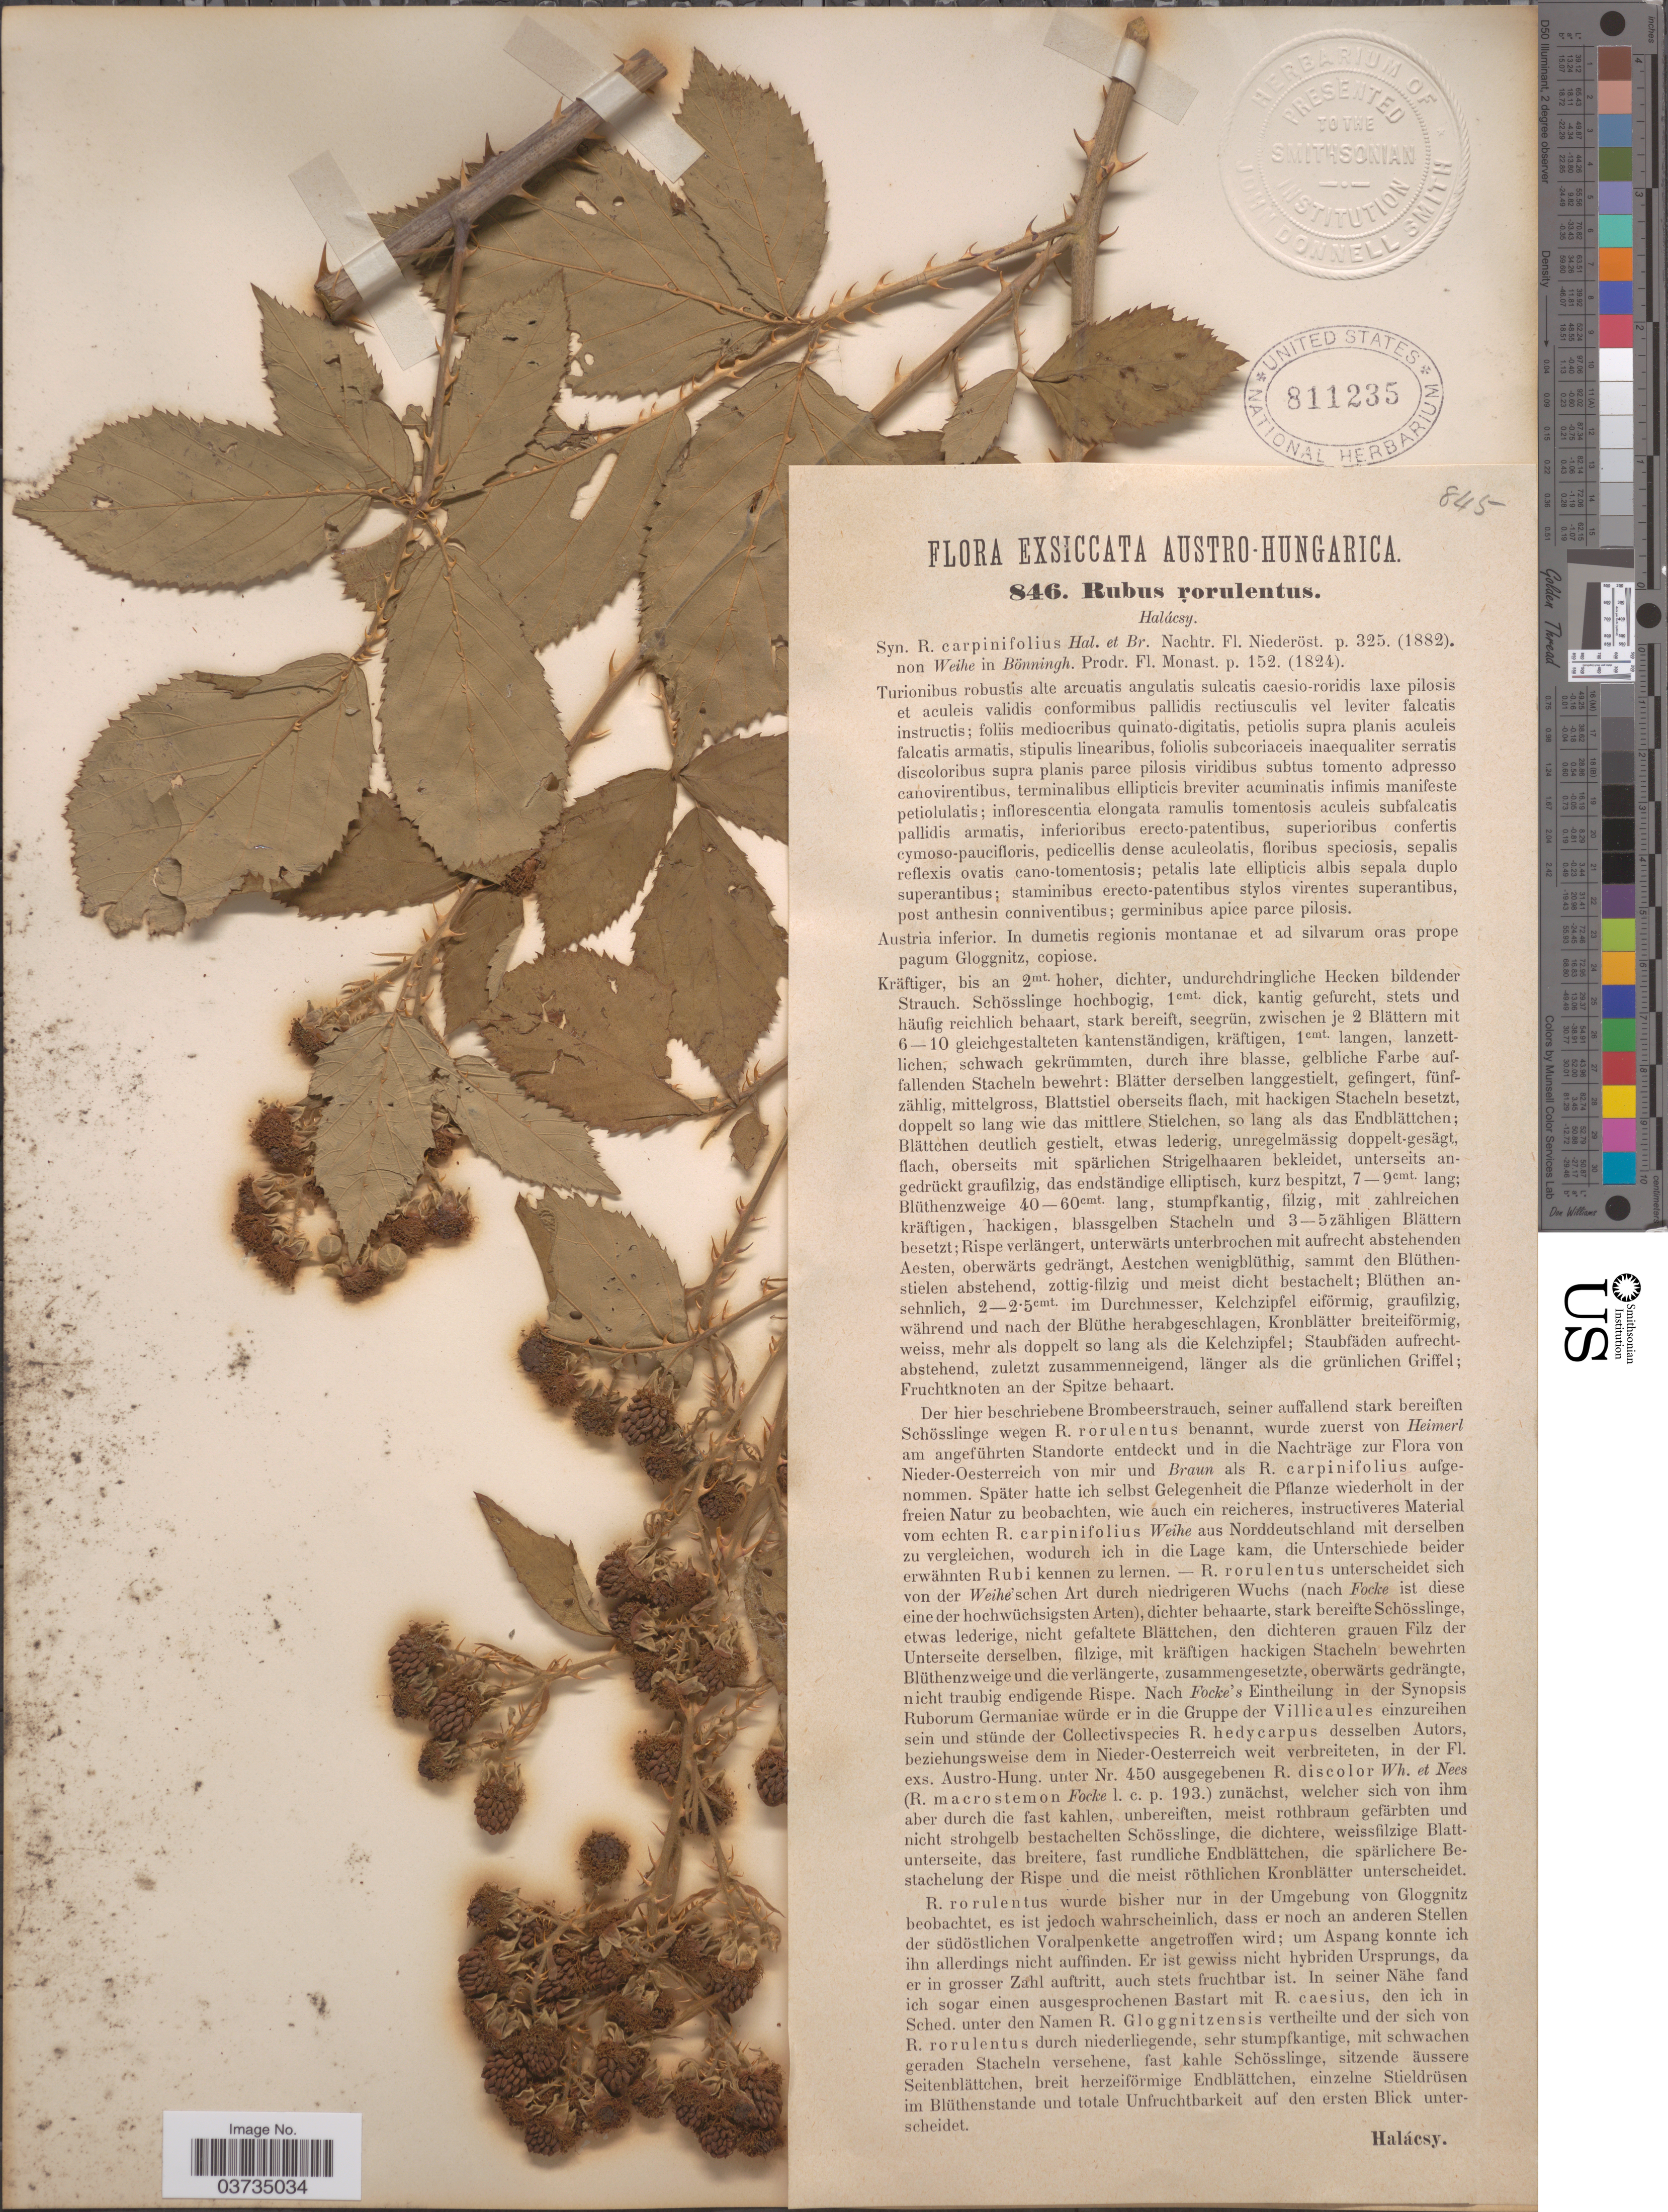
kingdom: Plantae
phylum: Tracheophyta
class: Magnoliopsida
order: Rosales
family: Rosaceae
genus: Rubus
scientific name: Rubus rorulentus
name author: Halacsy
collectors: -- Halacsy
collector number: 846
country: Austria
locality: Austro-Hungarica. Austria inferior. In dumetis regionis montanae et ad silvarum oras prope pagum Gloggnitz, copiose.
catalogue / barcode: US 811235